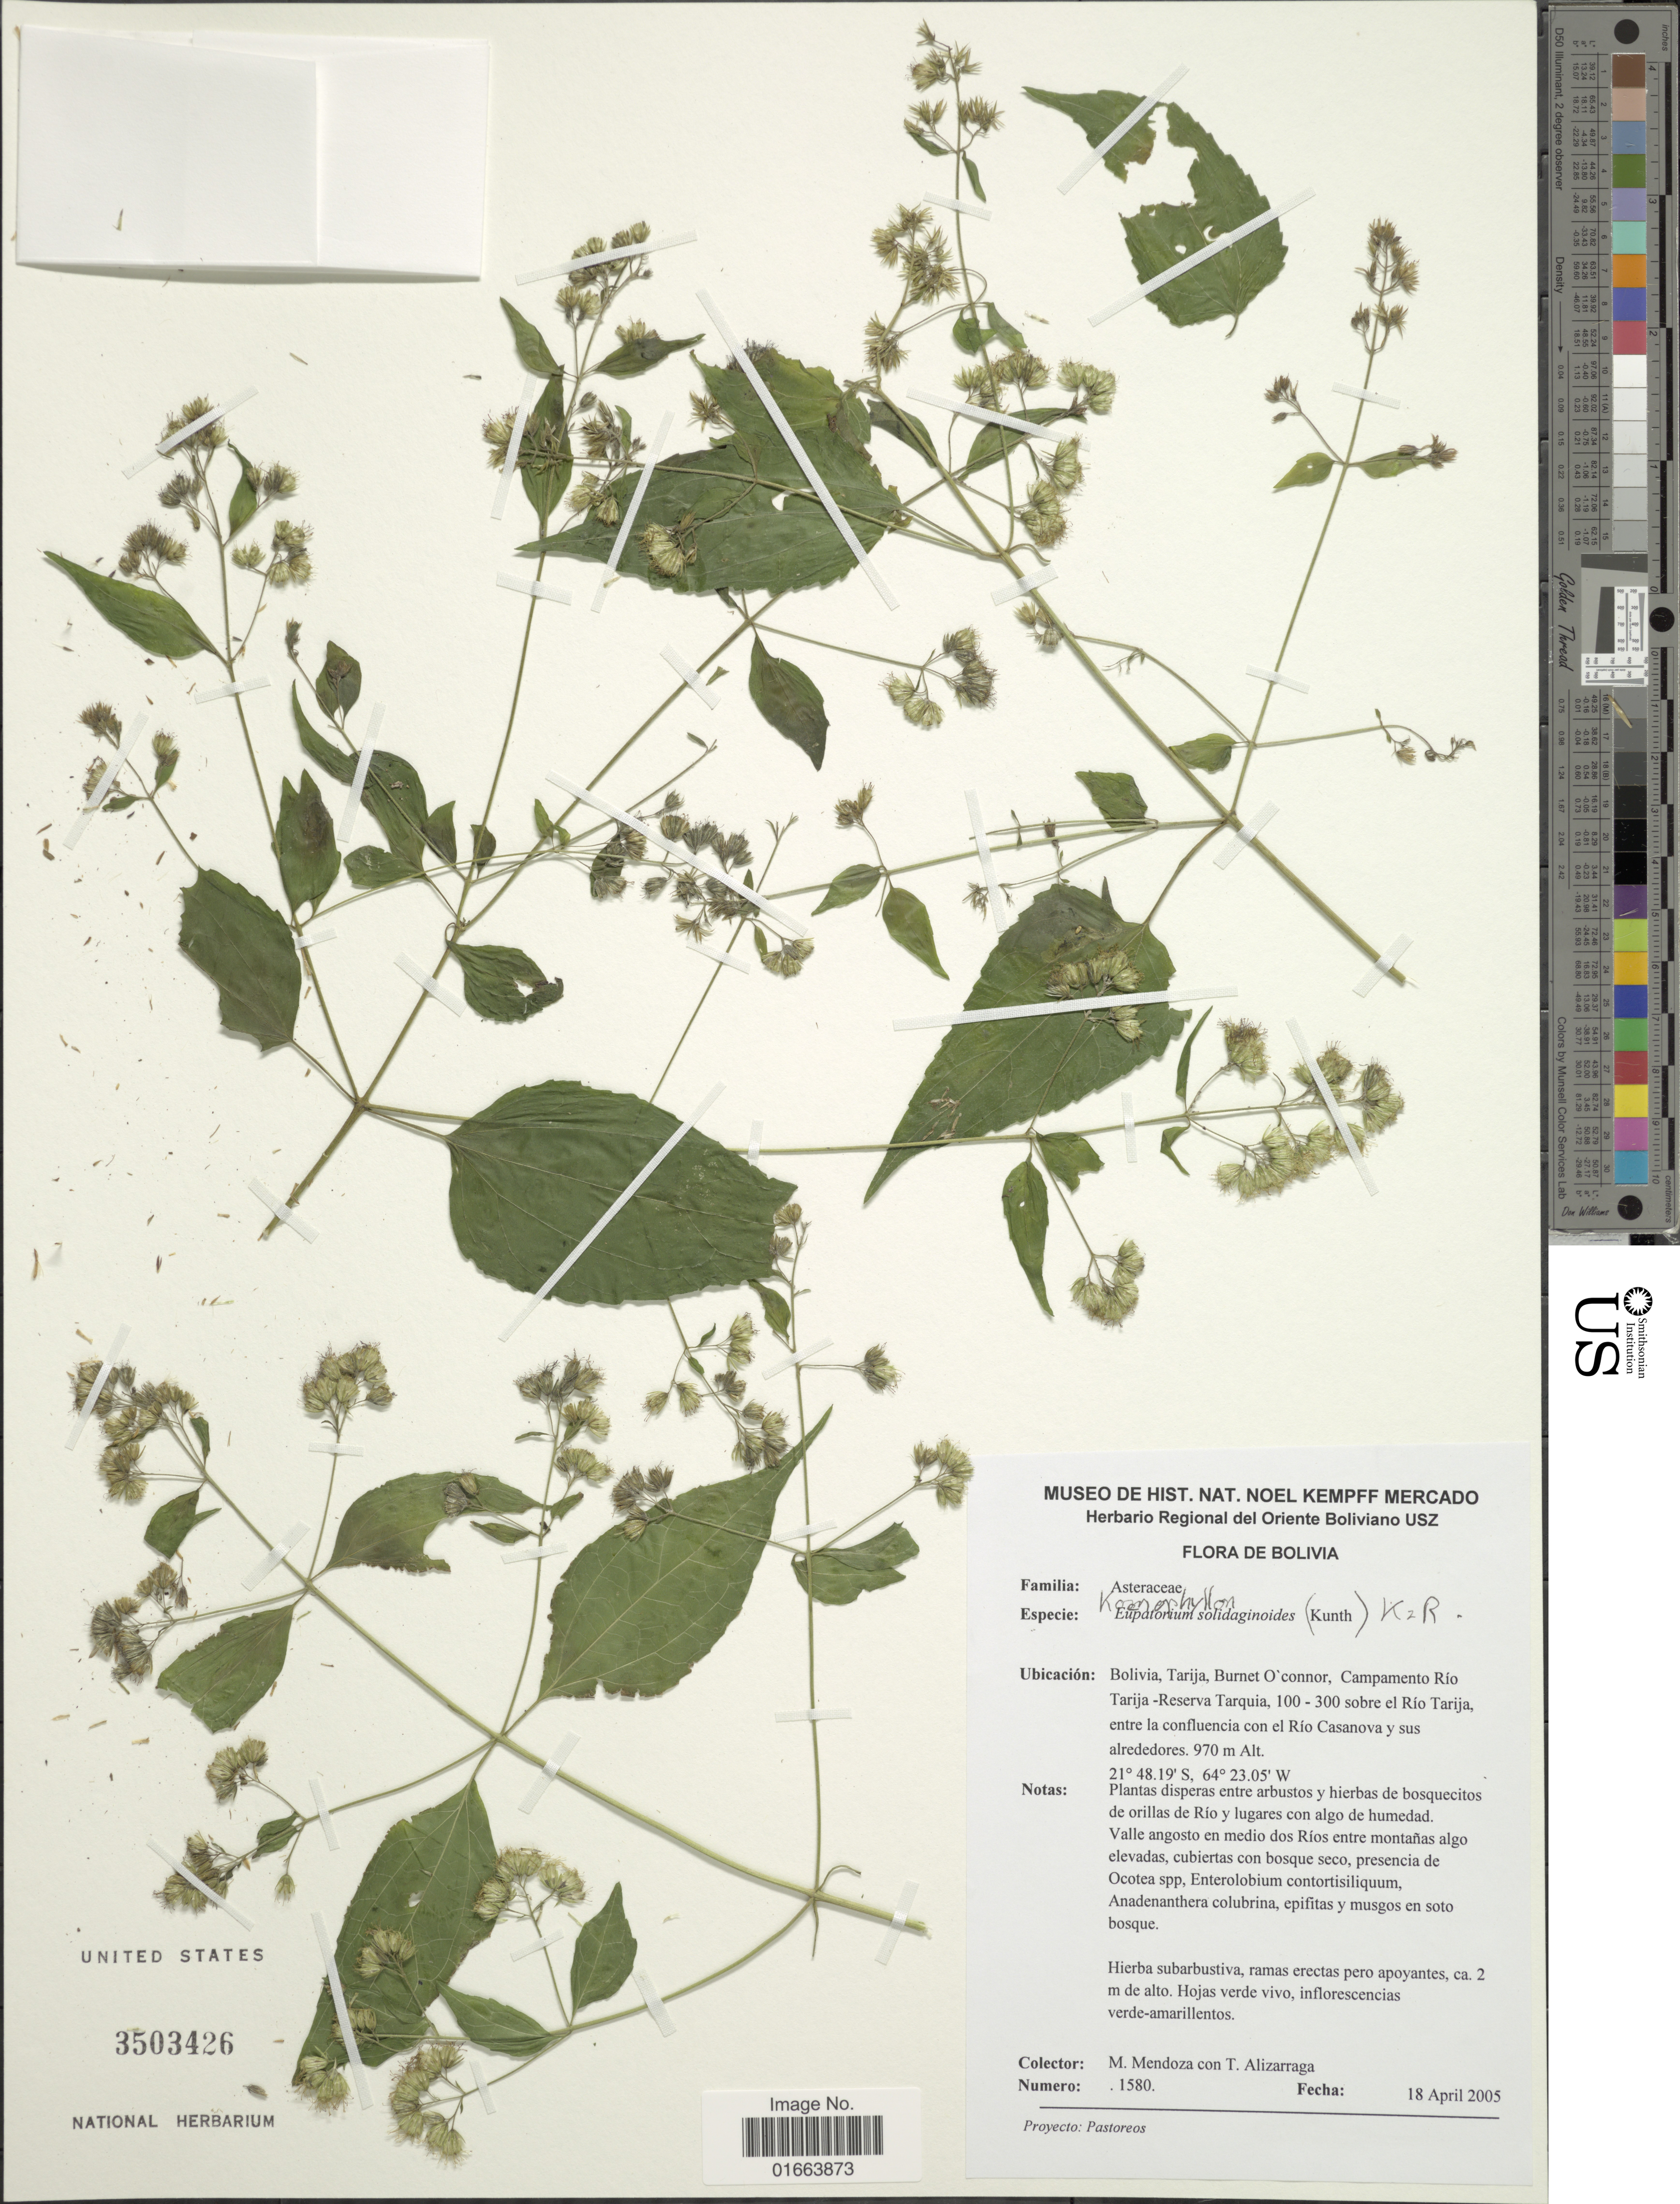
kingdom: Plantae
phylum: Tracheophyta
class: Magnoliopsida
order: Asterales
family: Asteraceae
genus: Koanophyllon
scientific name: Koanophyllon solidaginoides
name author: (Kunth) R.M. King & H. Rob.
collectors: M. Mendoza & T. Alizarraga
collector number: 1580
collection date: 2005-04-18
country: Bolivia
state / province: Tarija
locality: Burnet O'connor, Campamento Río Tarija-Reserva Tarquia, 100-300 sobre el Río Tarija, entre la confluencia con el Río Casanova y sus alrededores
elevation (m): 970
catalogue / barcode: US 3503426